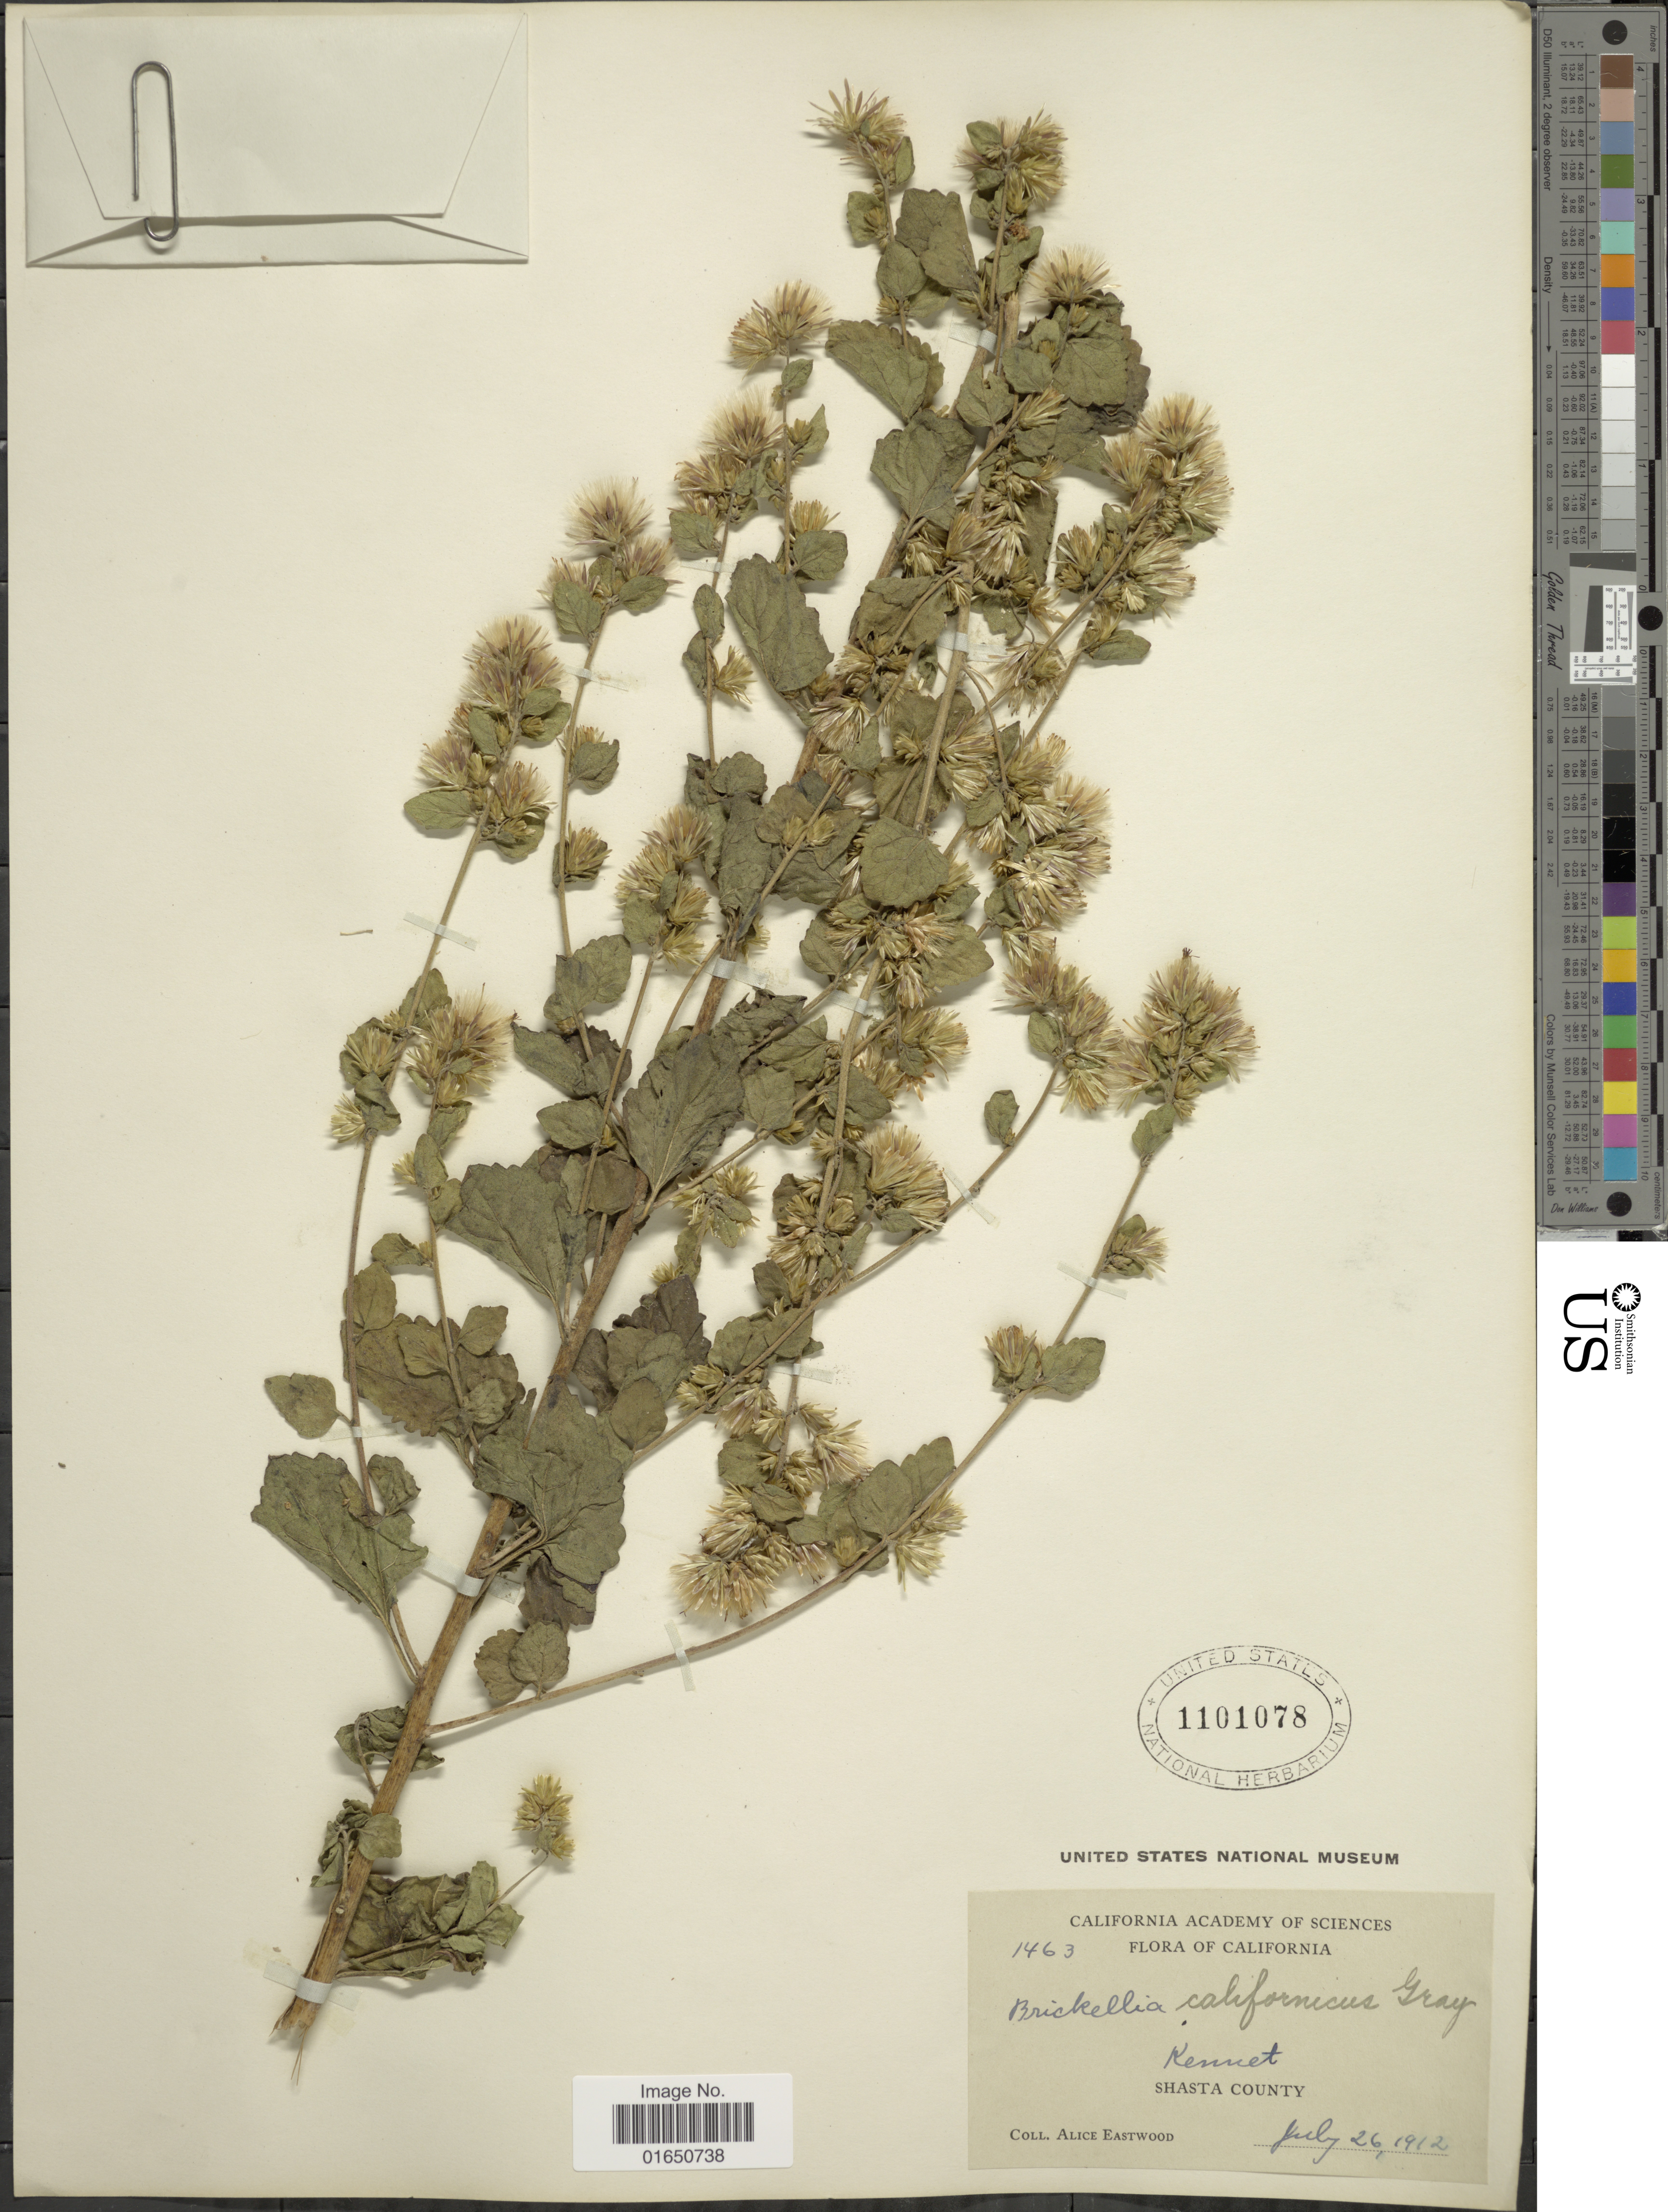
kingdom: Plantae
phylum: Tracheophyta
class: Magnoliopsida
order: Asterales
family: Asteraceae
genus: Brickellia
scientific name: Brickellia californica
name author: (Torr. & A. Gray) A. Gray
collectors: A. Eastwood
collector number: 1463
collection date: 1912-07-26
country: United States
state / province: California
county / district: Shasta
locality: Kennet, Shasta County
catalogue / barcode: US 1101078